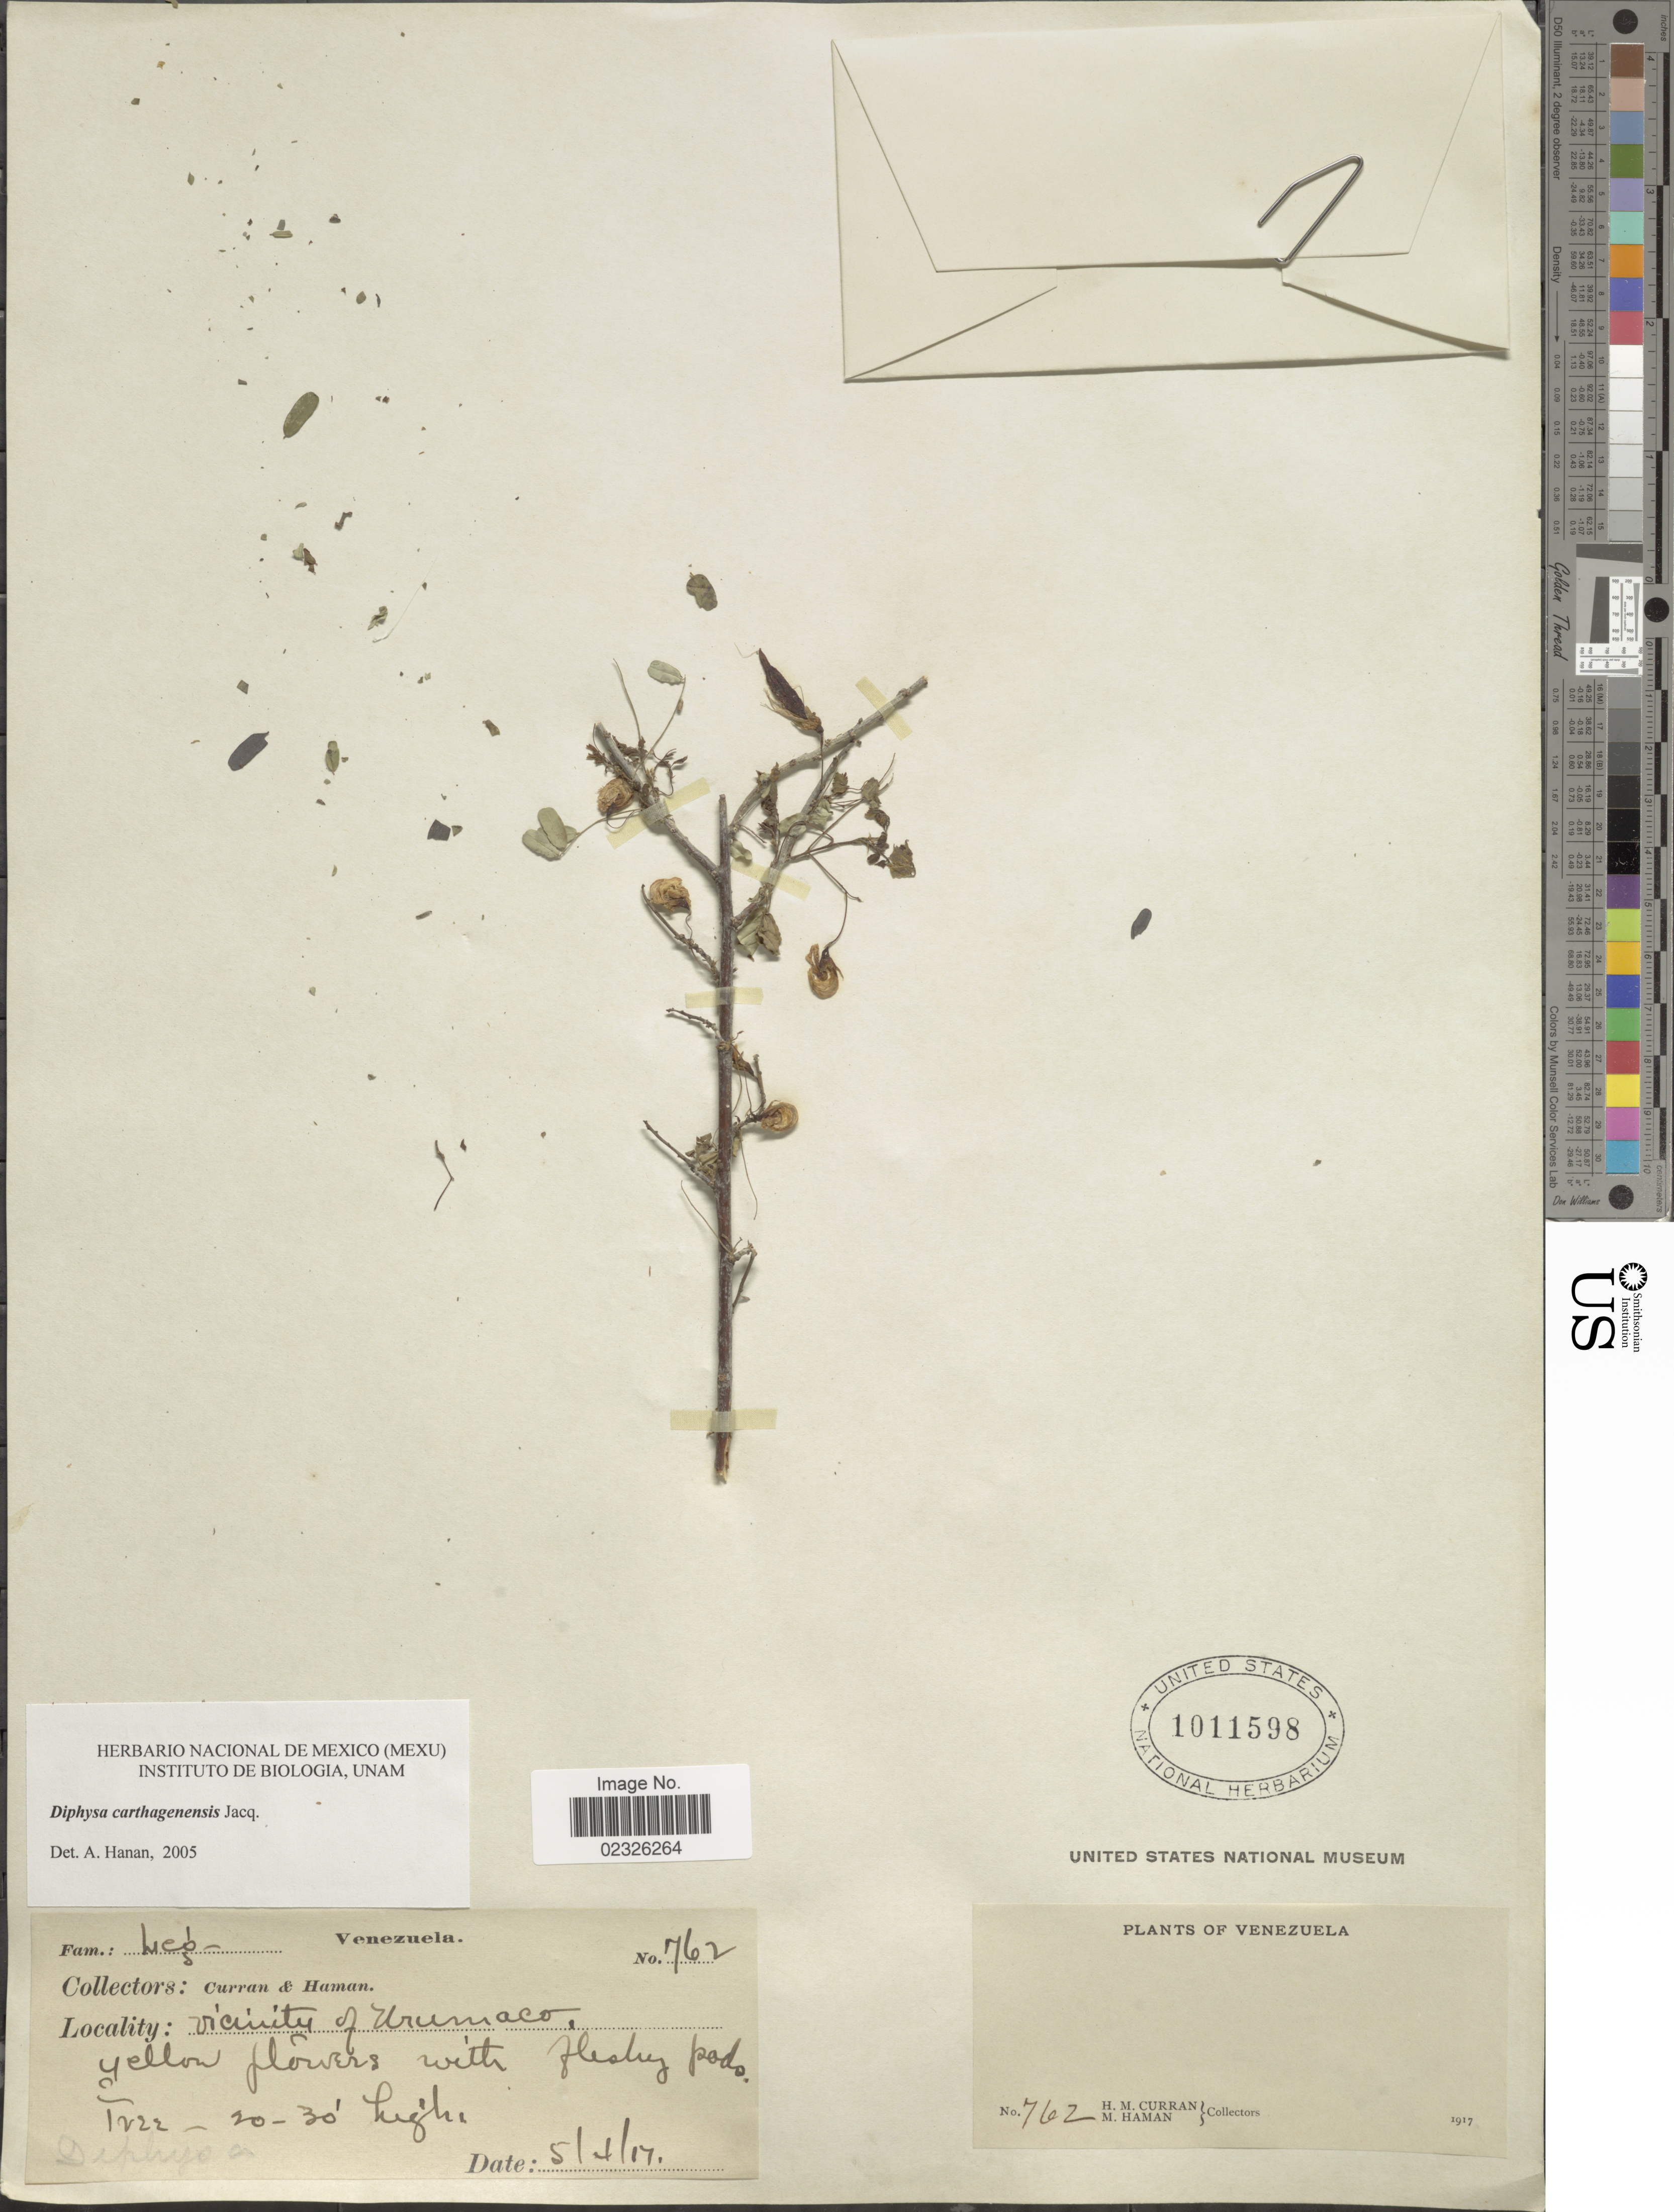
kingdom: Plantae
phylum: Tracheophyta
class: Magnoliopsida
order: Fabales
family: Fabaceae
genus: Diphysa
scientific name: Diphysa carthagenensis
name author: Jacq.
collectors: H. M. Curran & M. Haman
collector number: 762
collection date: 1917-04-05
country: Venezuela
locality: Vicinity of Urumaco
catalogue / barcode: US 1011598